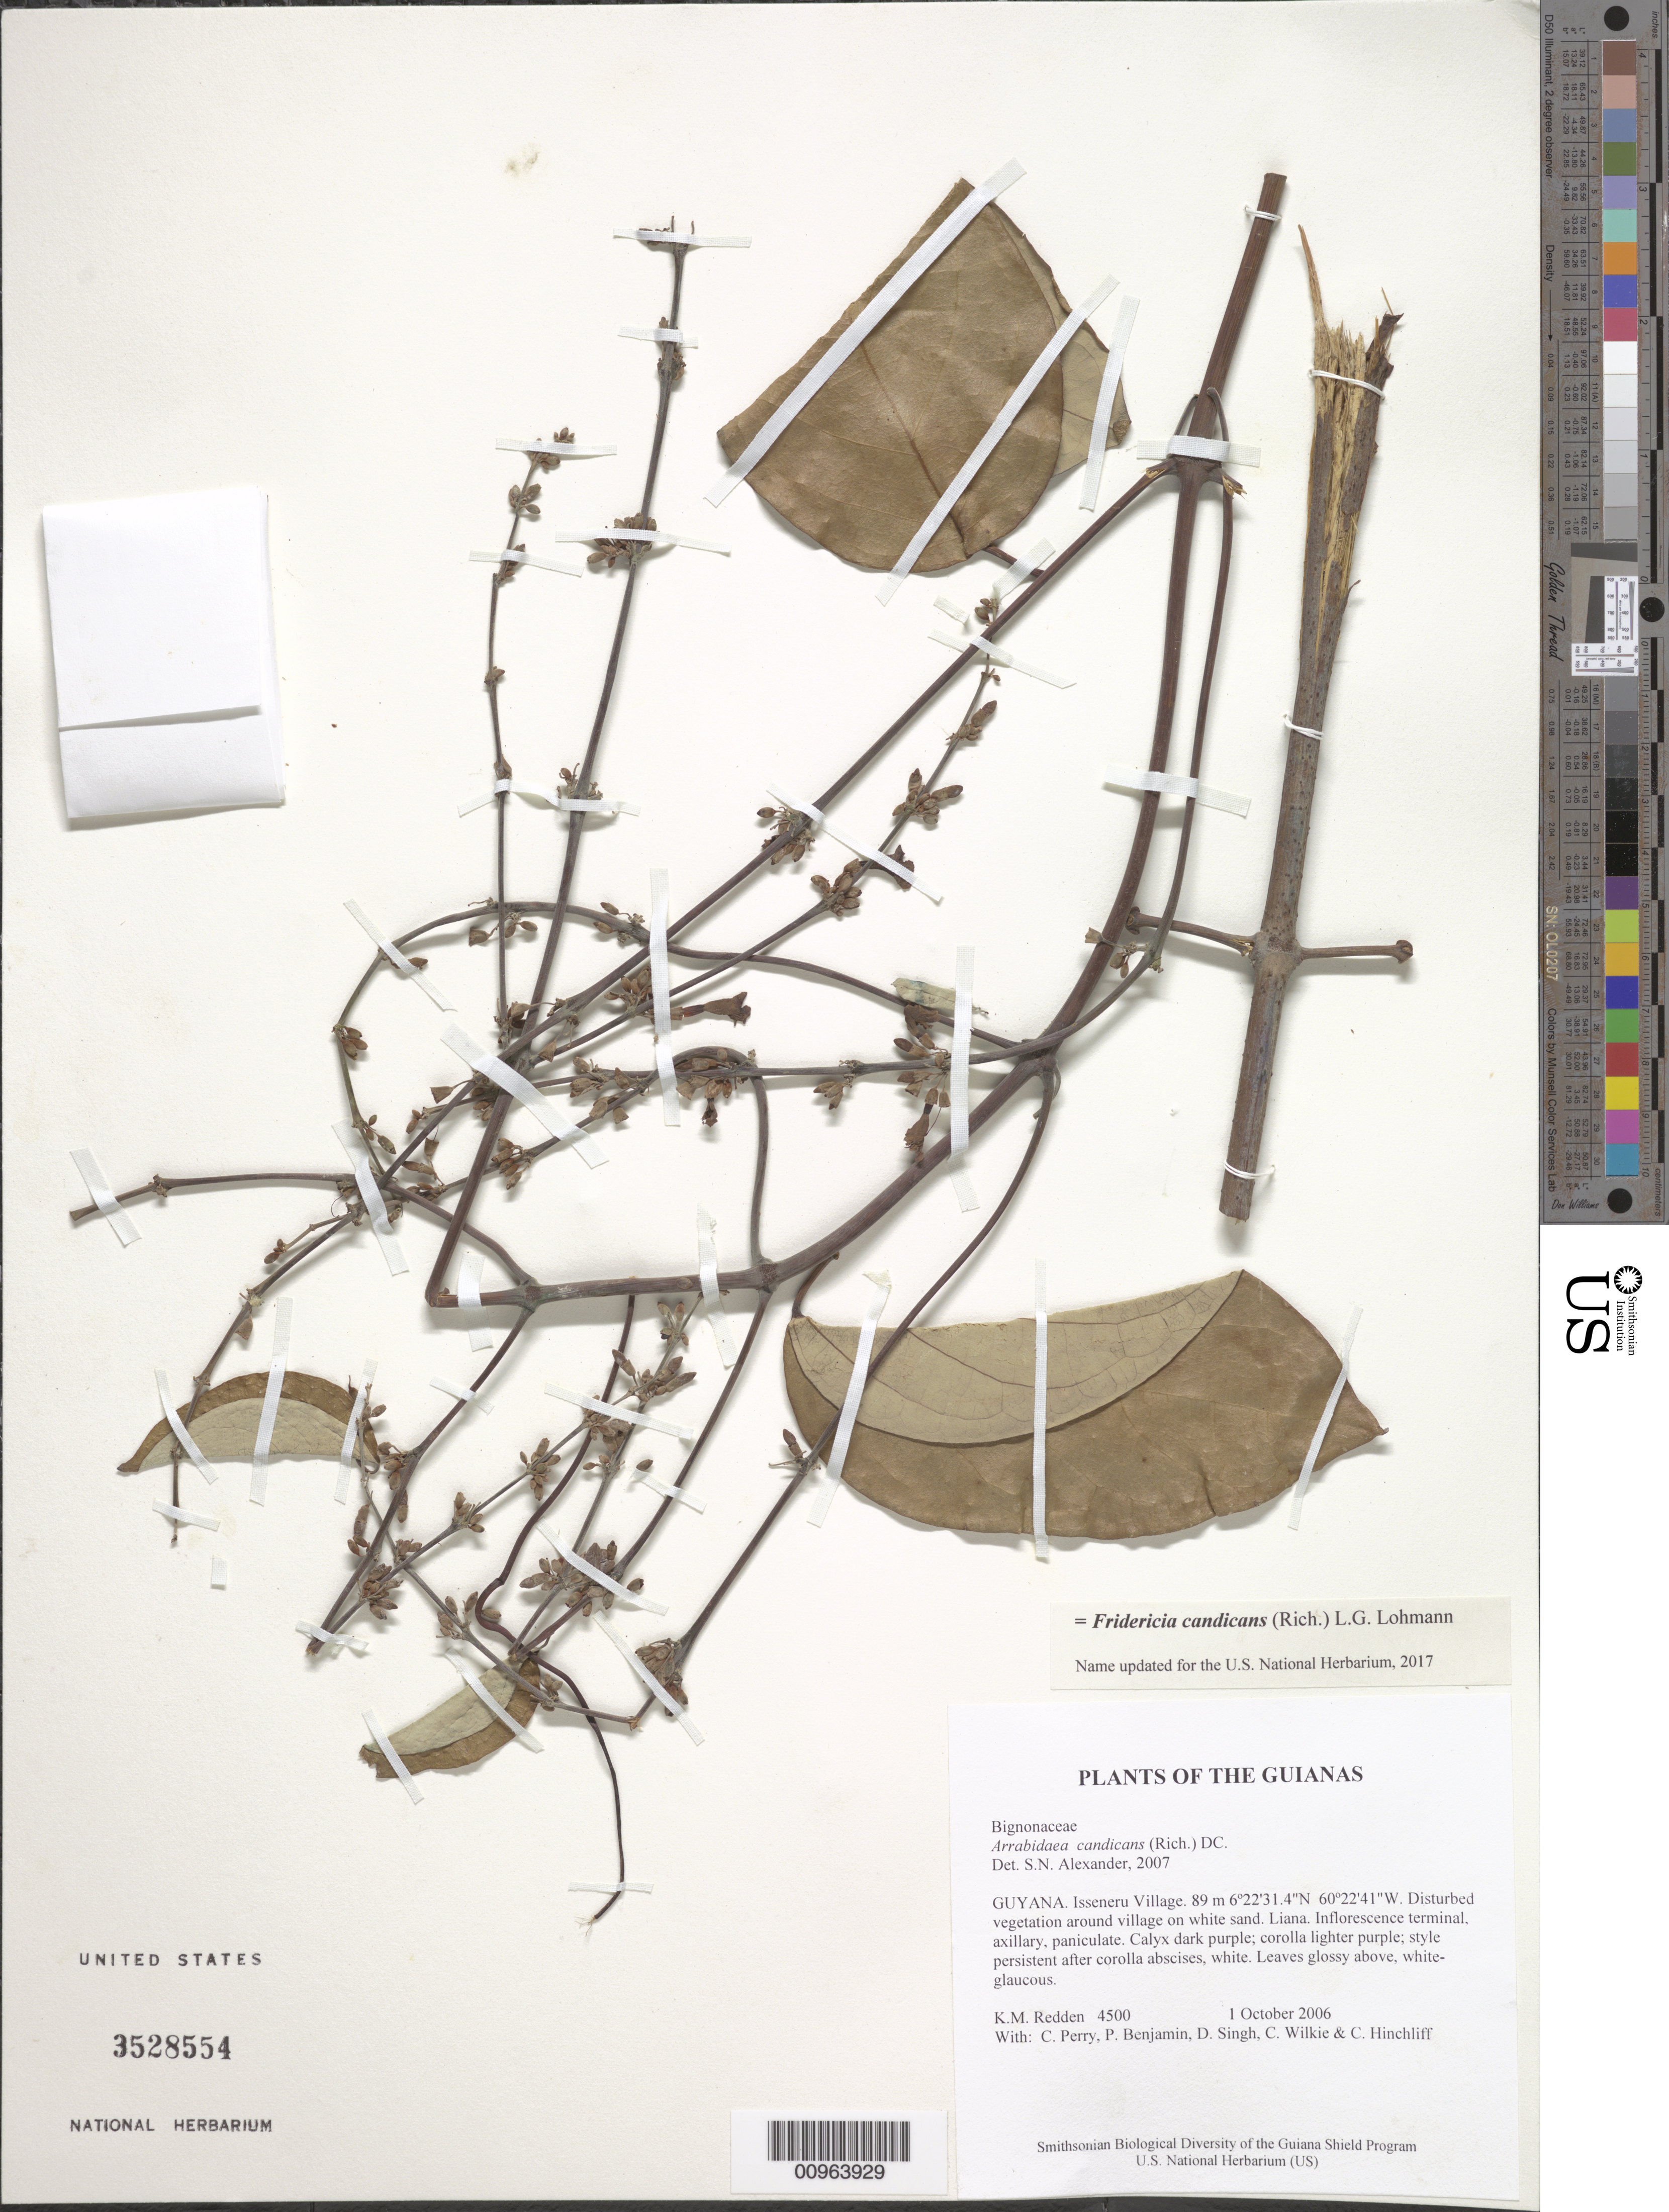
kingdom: Plantae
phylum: Tracheophyta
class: Magnoliopsida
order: Lamiales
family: Bignoniaceae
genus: Arrabidaea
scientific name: Arrabidaea candicans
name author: (Rich.) DC.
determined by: Alexander, S. N.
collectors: K. M. Redden, C. Perry, P. Benjamin, D. Singh, C. Wilkie & C. E. Hinchliff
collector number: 4500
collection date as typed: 1 October 2006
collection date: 2006-10-01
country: Guyana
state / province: Cuyuni-Mazaruni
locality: Isseneru Village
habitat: Disturbed vegetation around village on white sand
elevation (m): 89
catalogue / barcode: US 3528554